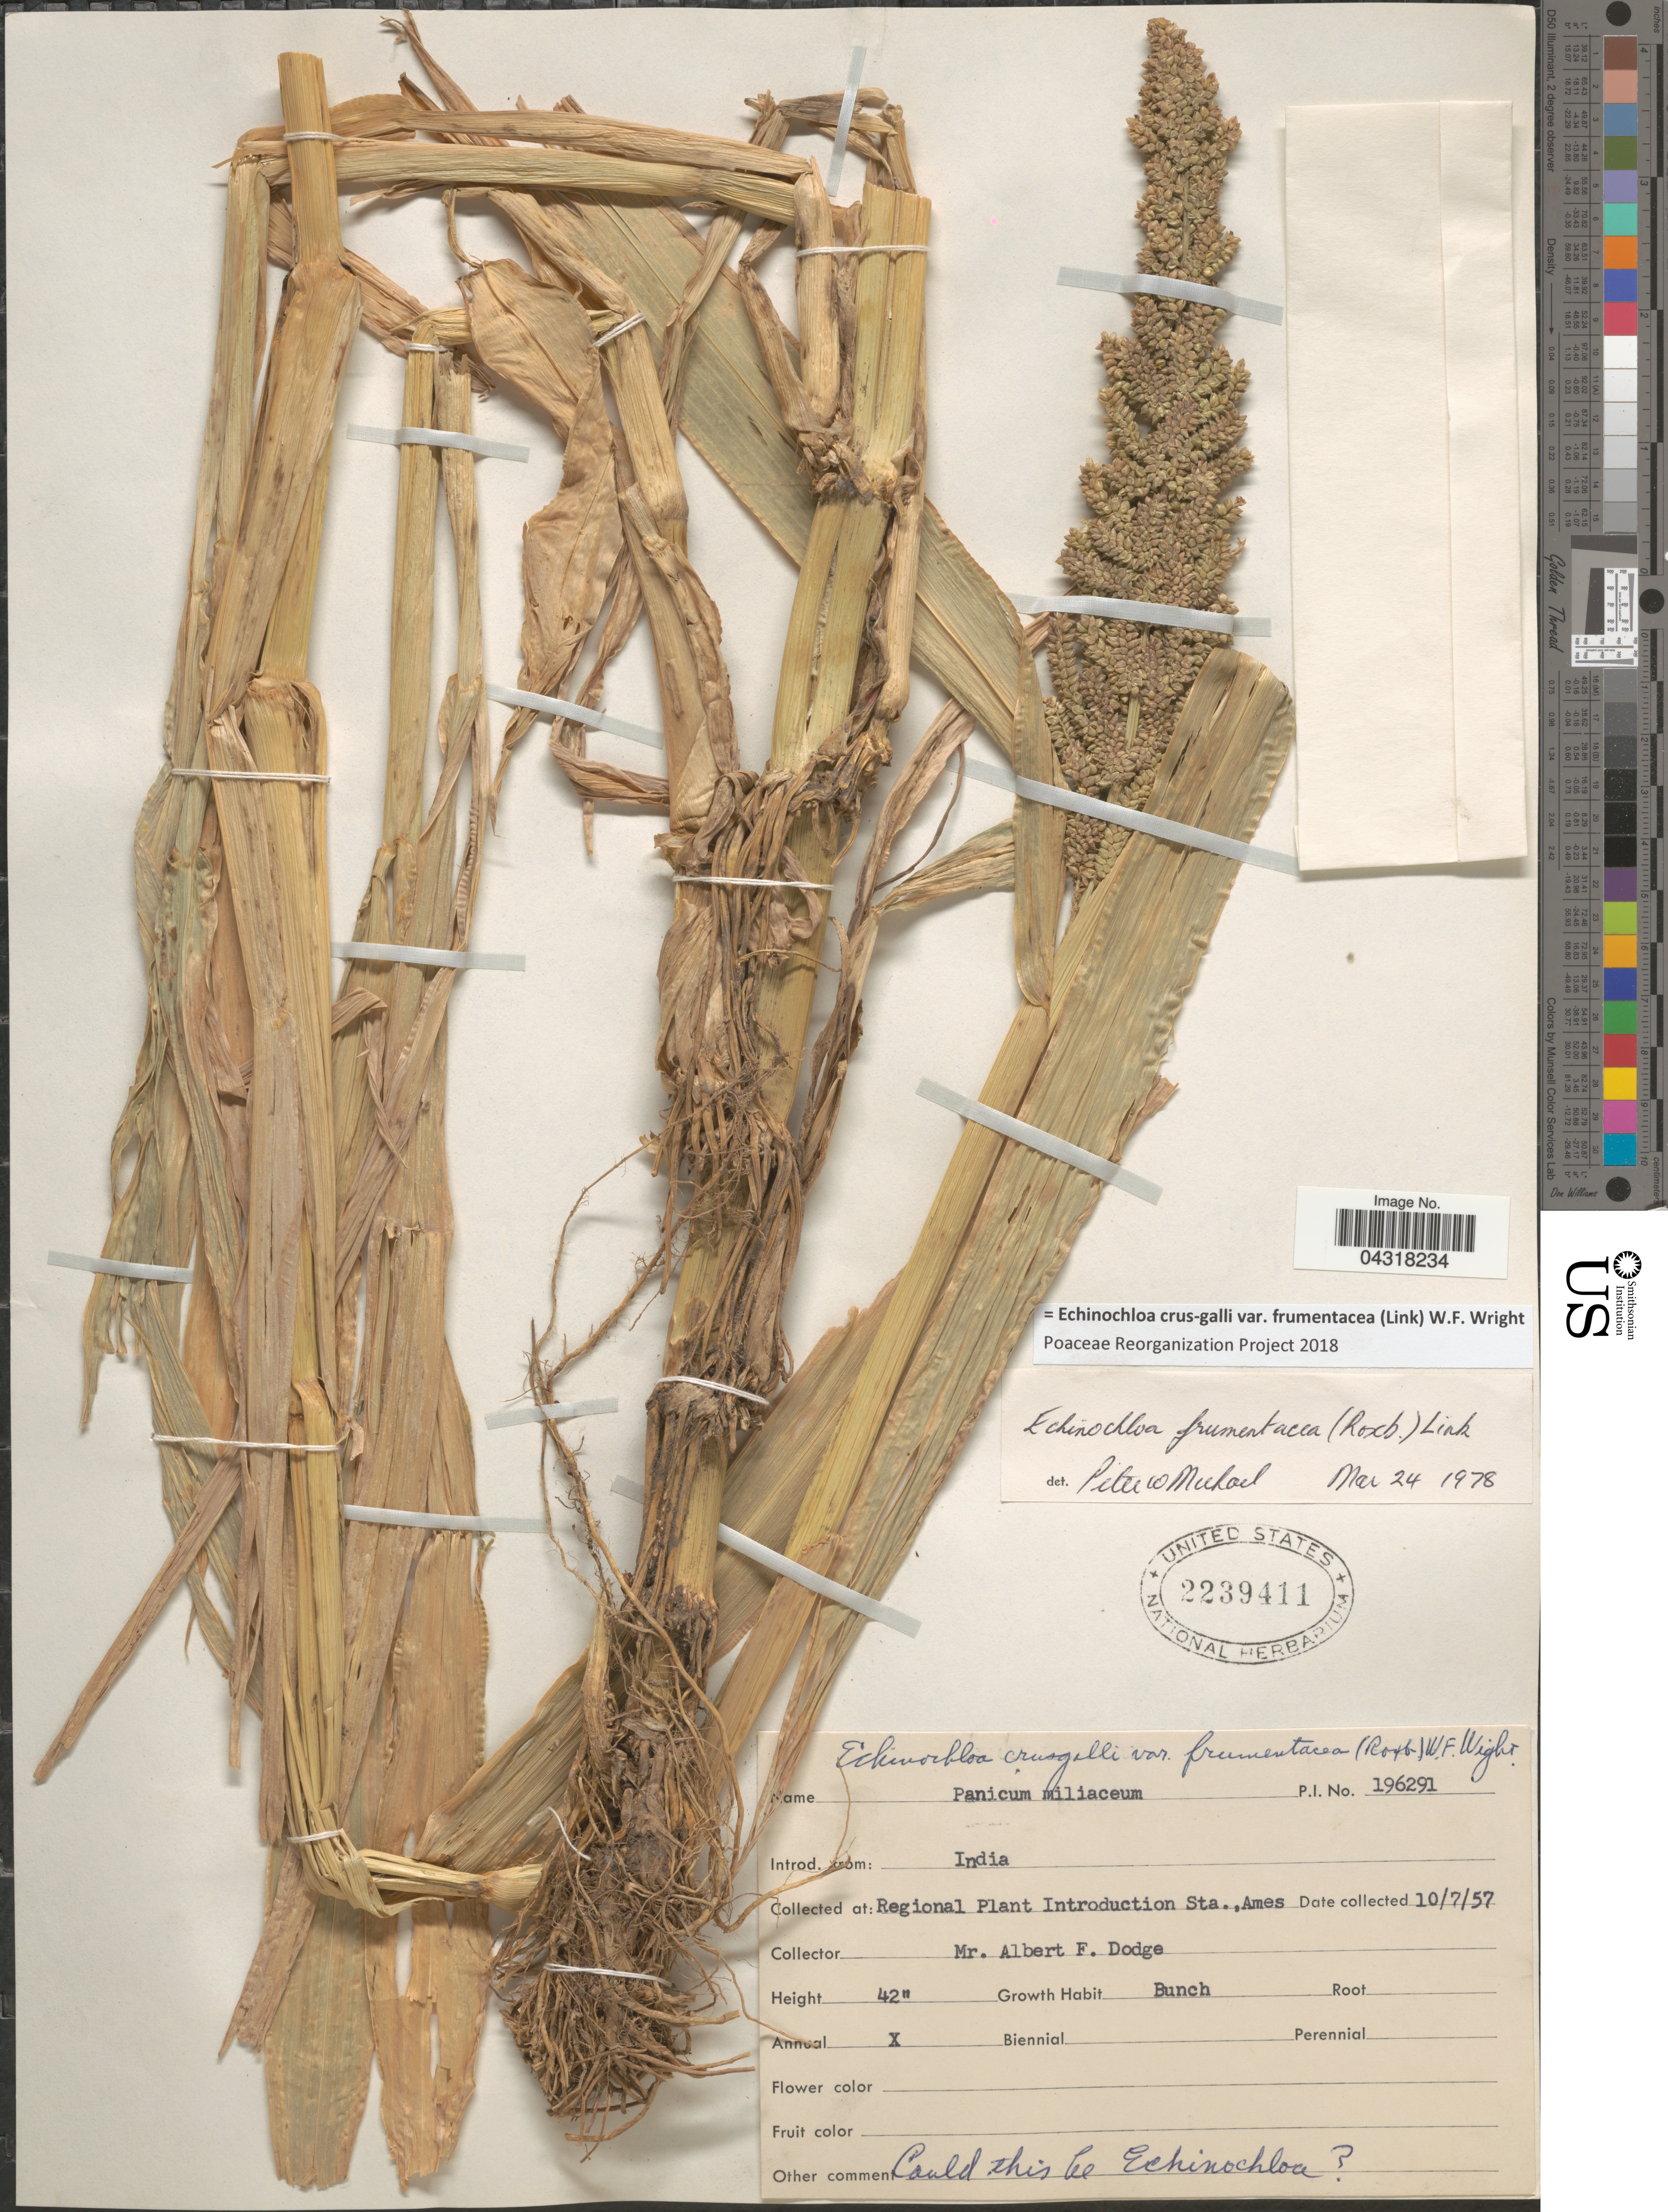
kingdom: Plantae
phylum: Tracheophyta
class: Liliopsida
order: Poales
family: Poaceae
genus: Echinochloa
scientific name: Echinochloa crus-galli var. frumentacea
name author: (Link) W. Wight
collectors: A. Dodge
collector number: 196291?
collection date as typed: Transcribed d/m/y: 7/10/57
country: United States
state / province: Iowa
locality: Regional Plant Introduction Sta., Ames.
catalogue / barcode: US 2239411